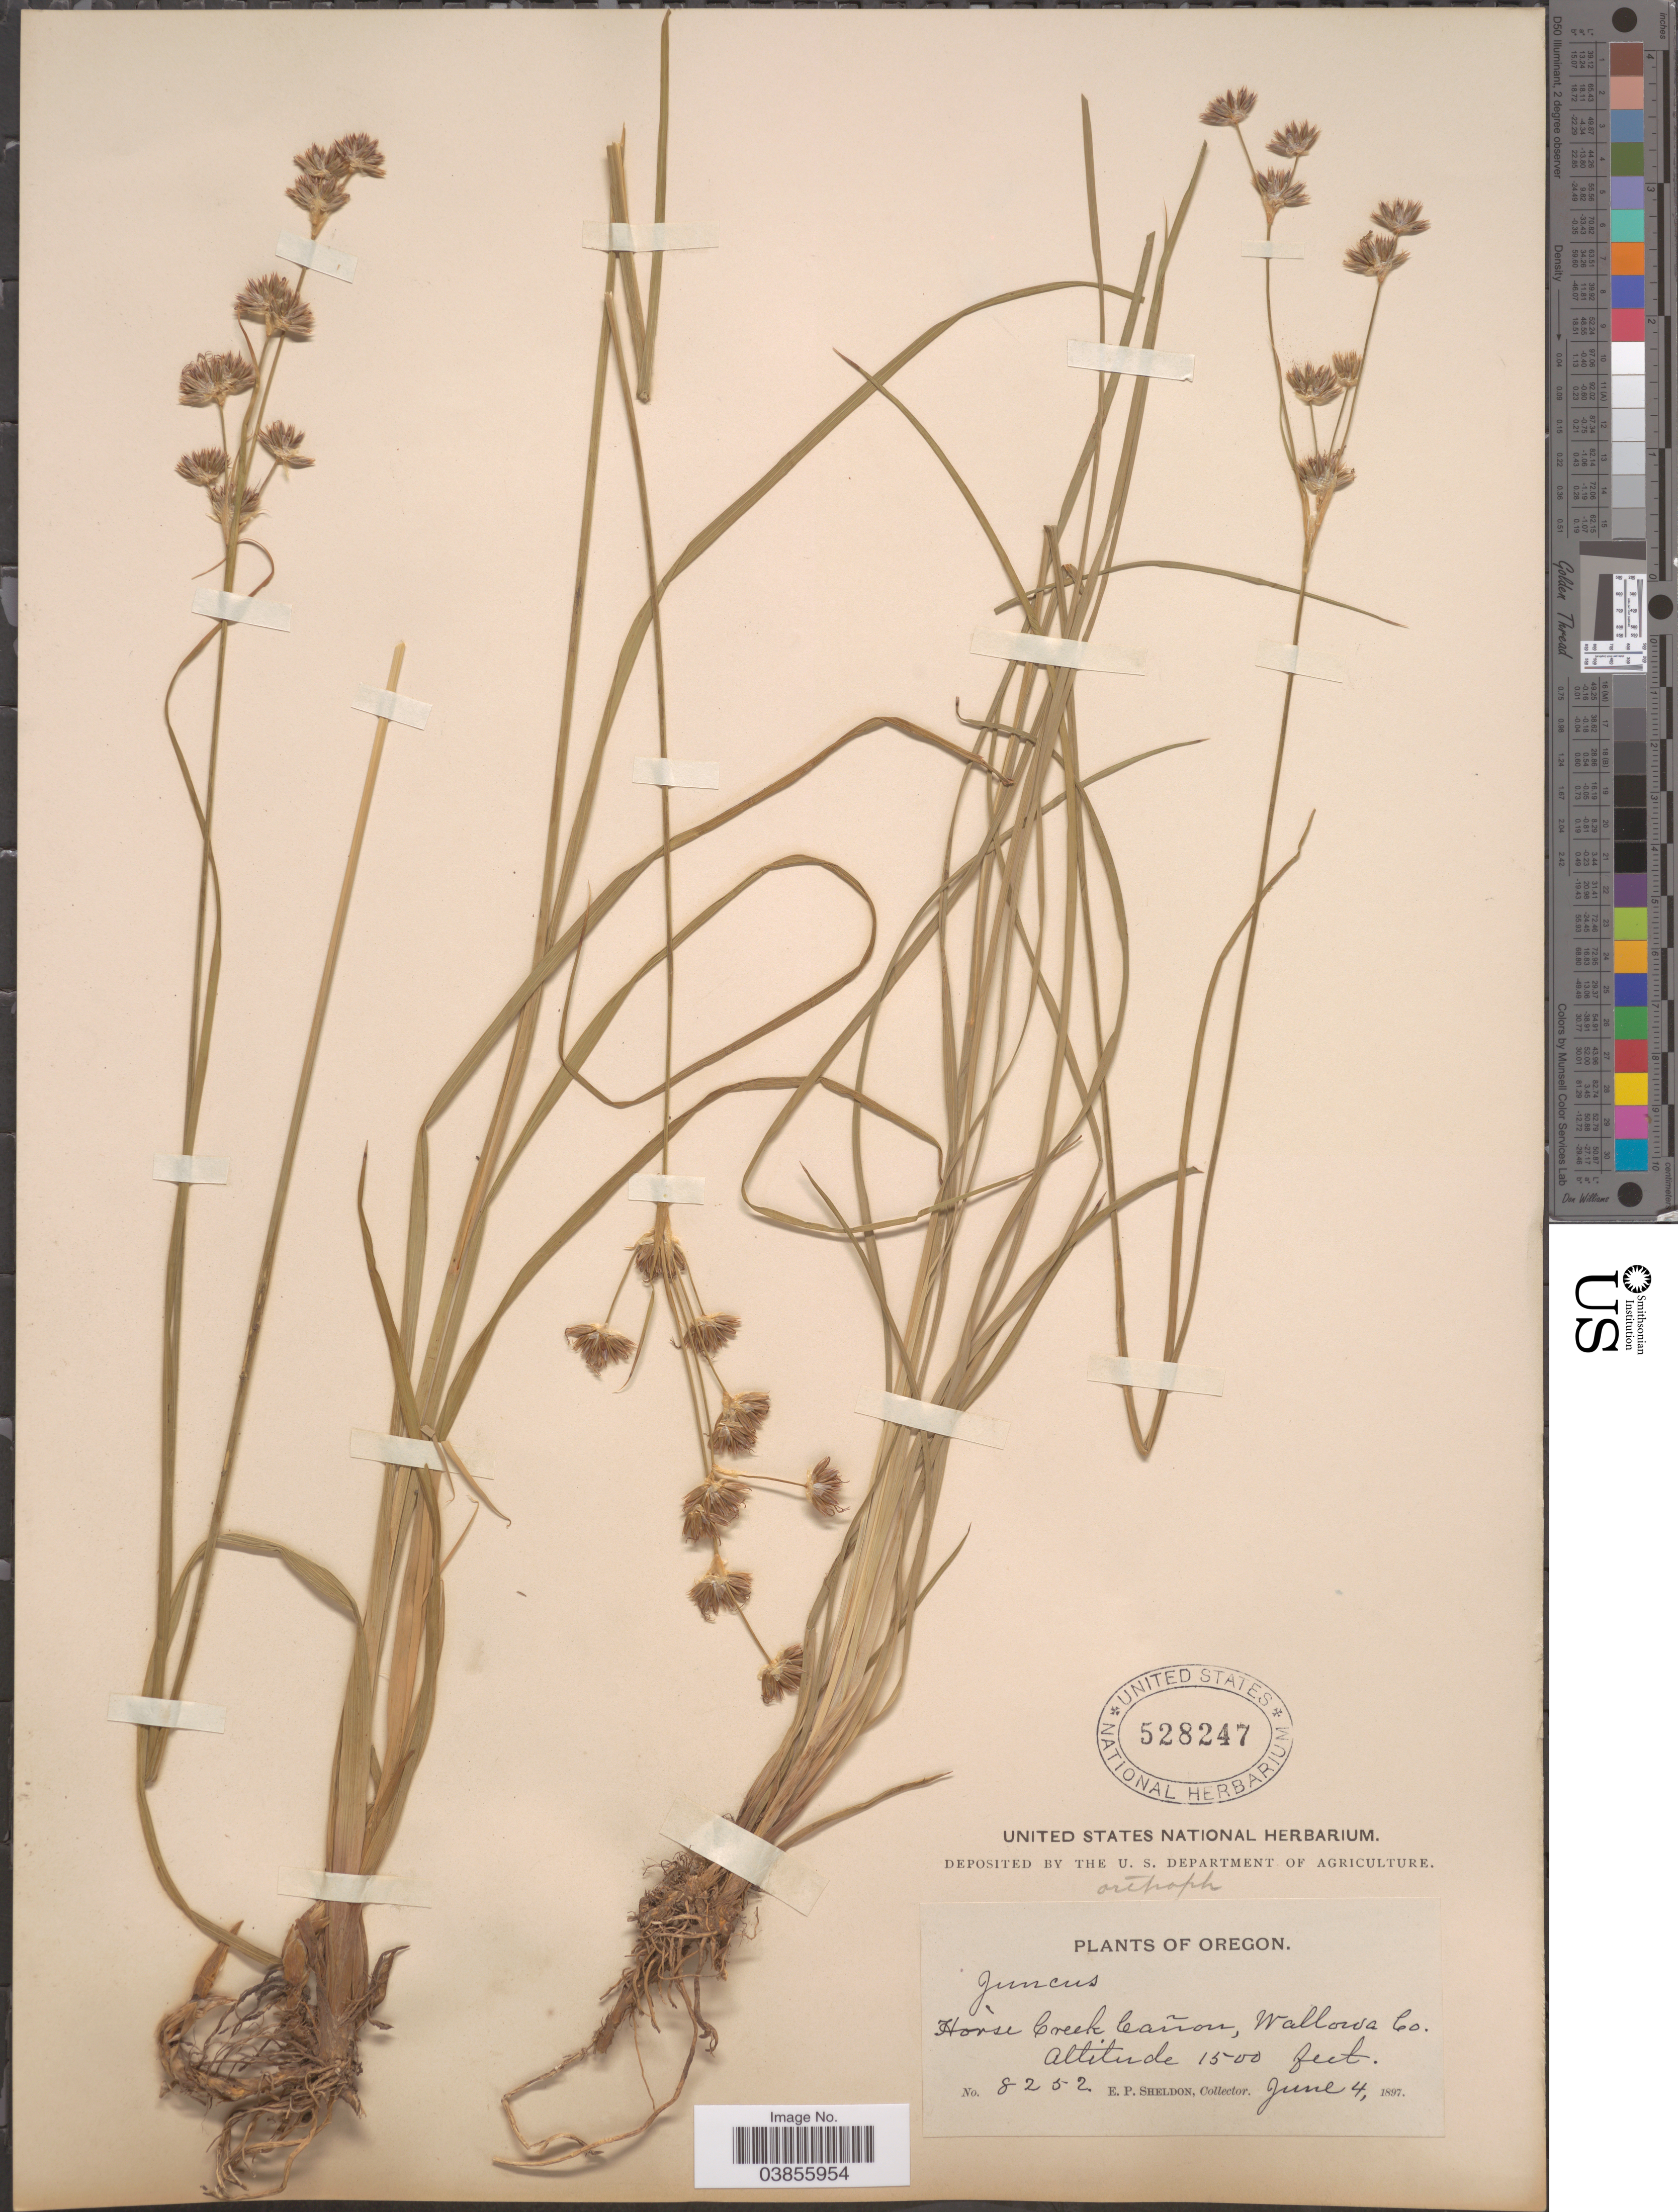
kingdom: Plantae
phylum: Tracheophyta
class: Liliopsida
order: Poales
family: Juncaceae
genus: Juncus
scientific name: Juncus orthophyllus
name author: Coville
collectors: E. P. Sheldon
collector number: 8252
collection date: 1897-06-04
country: United States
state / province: Oregon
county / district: Wallowa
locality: Horse Creek Cañon, Wallowa Co.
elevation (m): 457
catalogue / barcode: US 528247